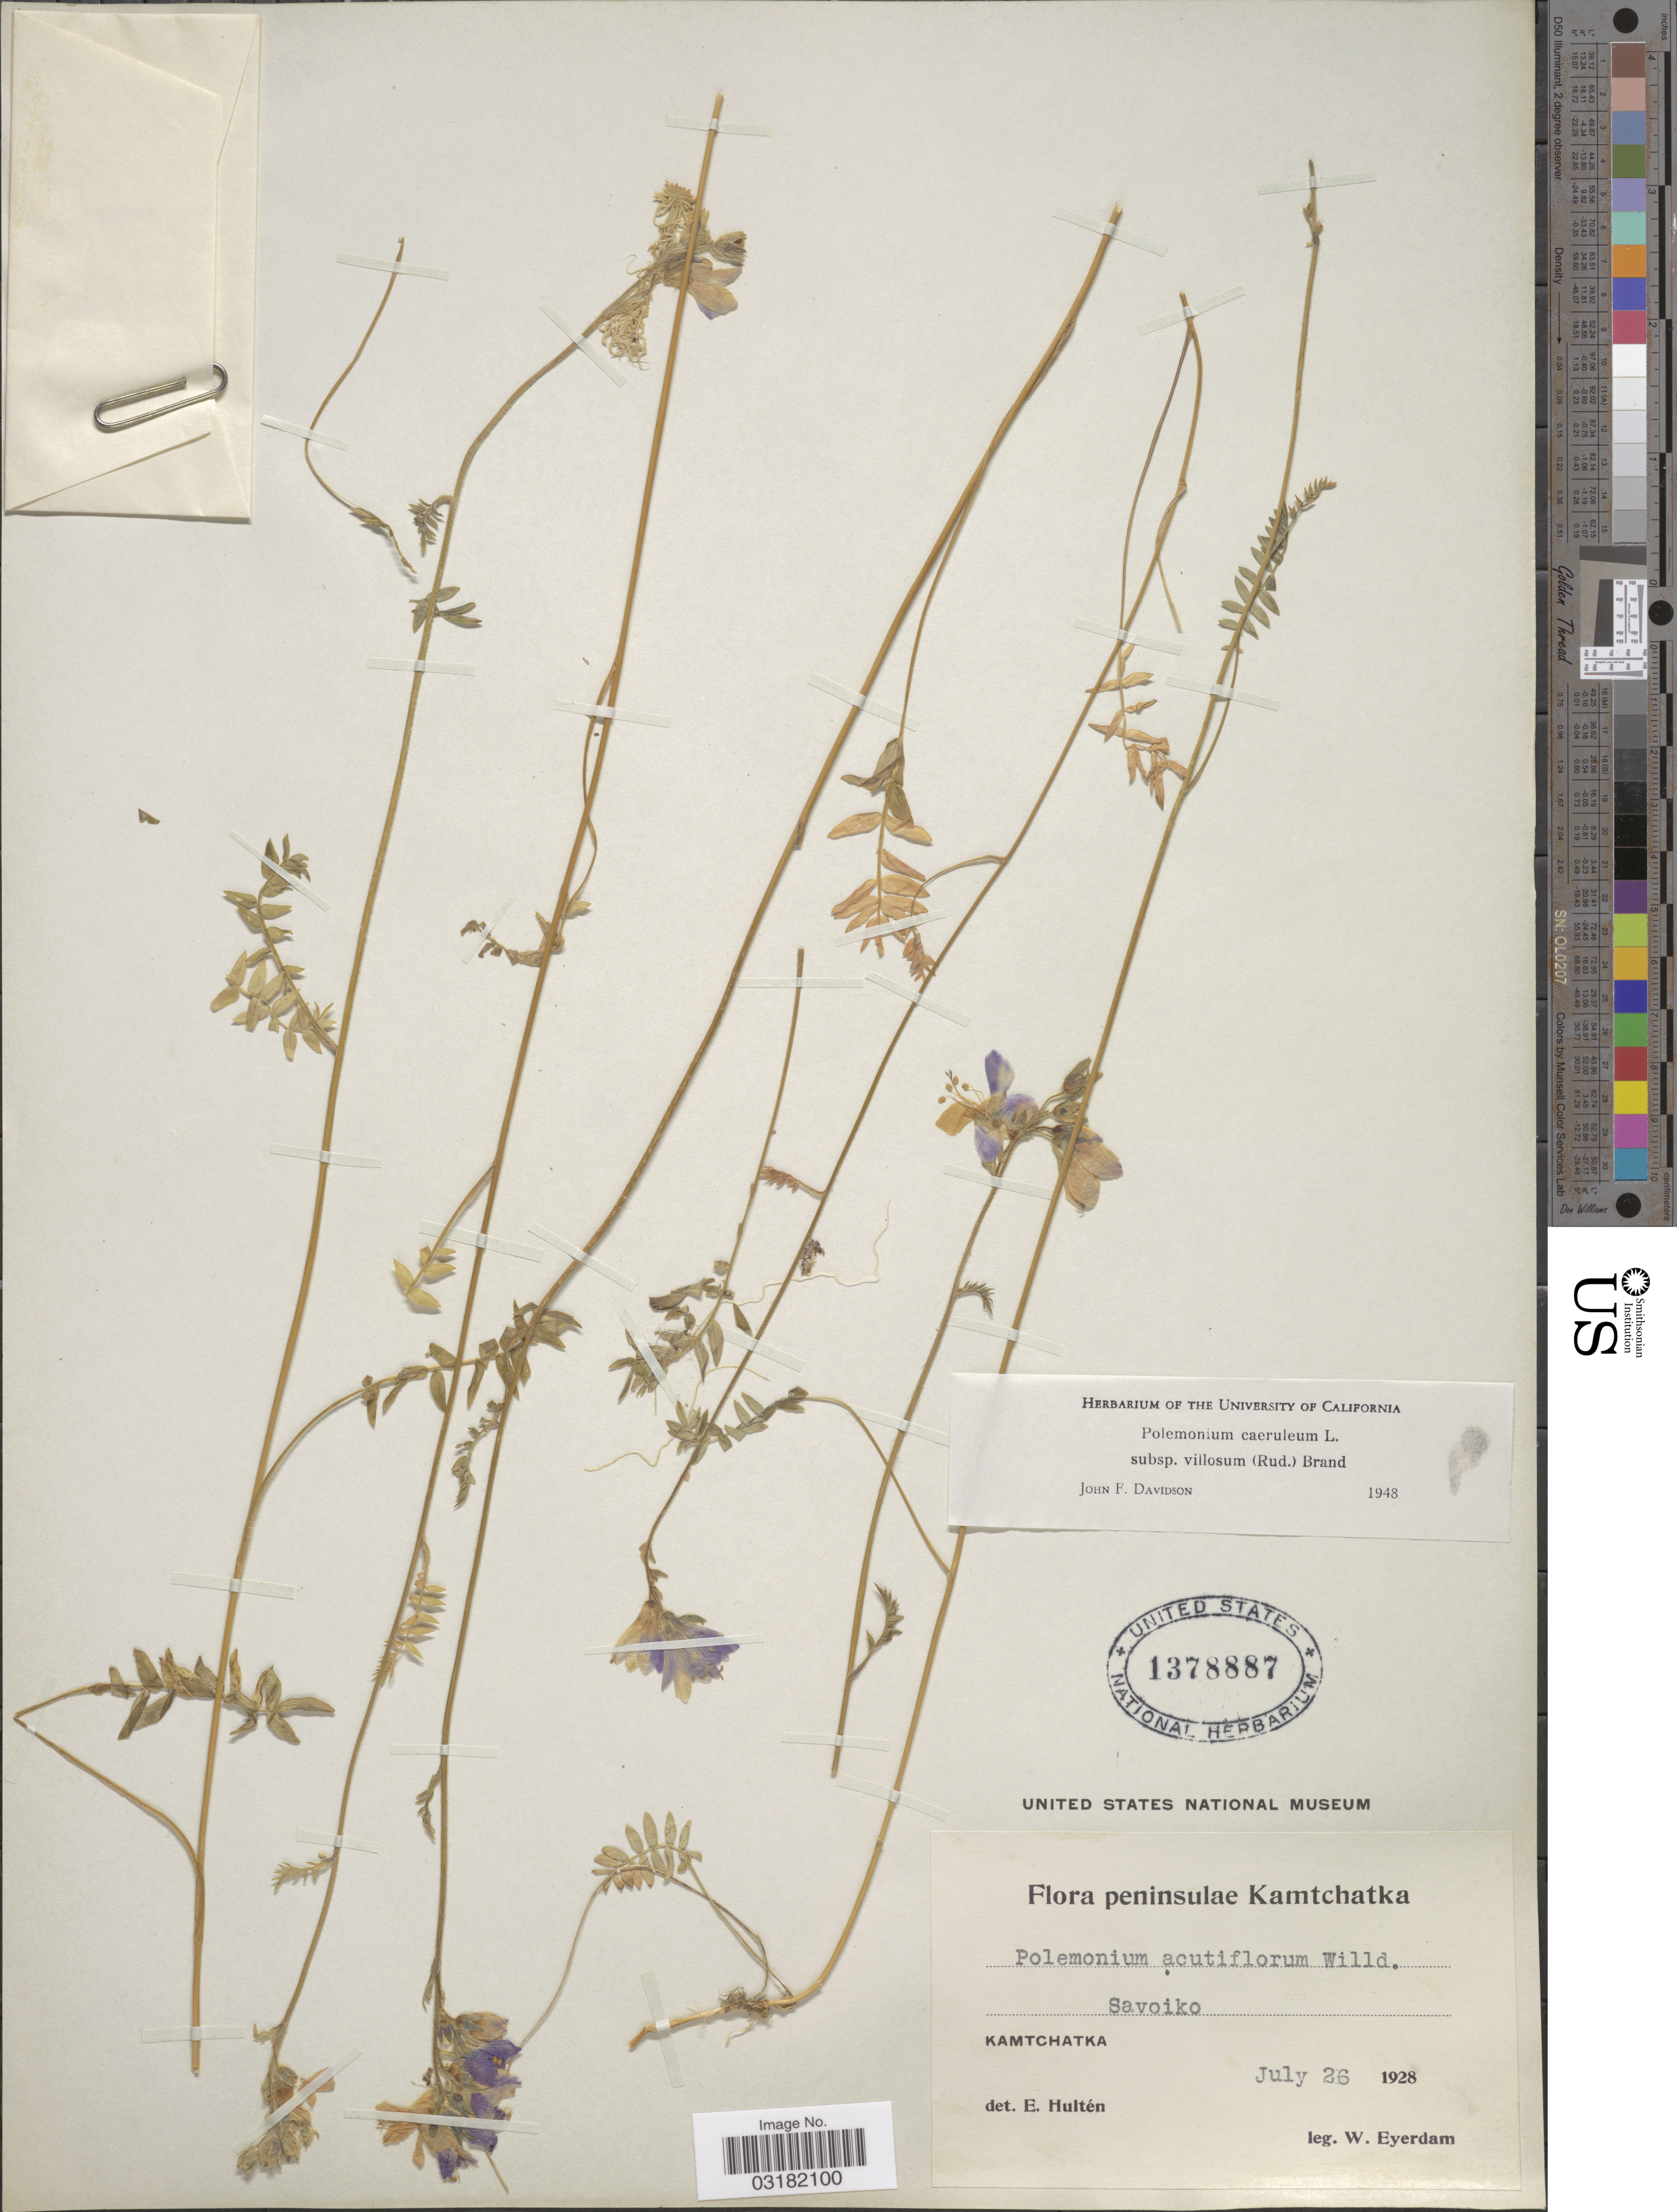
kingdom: Plantae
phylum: Tracheophyta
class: Magnoliopsida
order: Ericales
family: Polemoniaceae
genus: Polemonium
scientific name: Polemonium caeruleum subsp. villosum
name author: (Rudolph ex Georgi) Brand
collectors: W. J. Eyerdam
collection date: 1928-07-26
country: Russian Federation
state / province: Kamchatka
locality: Peninsulae Kamtchatka. Savoiko. Kamtchatka.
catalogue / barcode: US 1378887